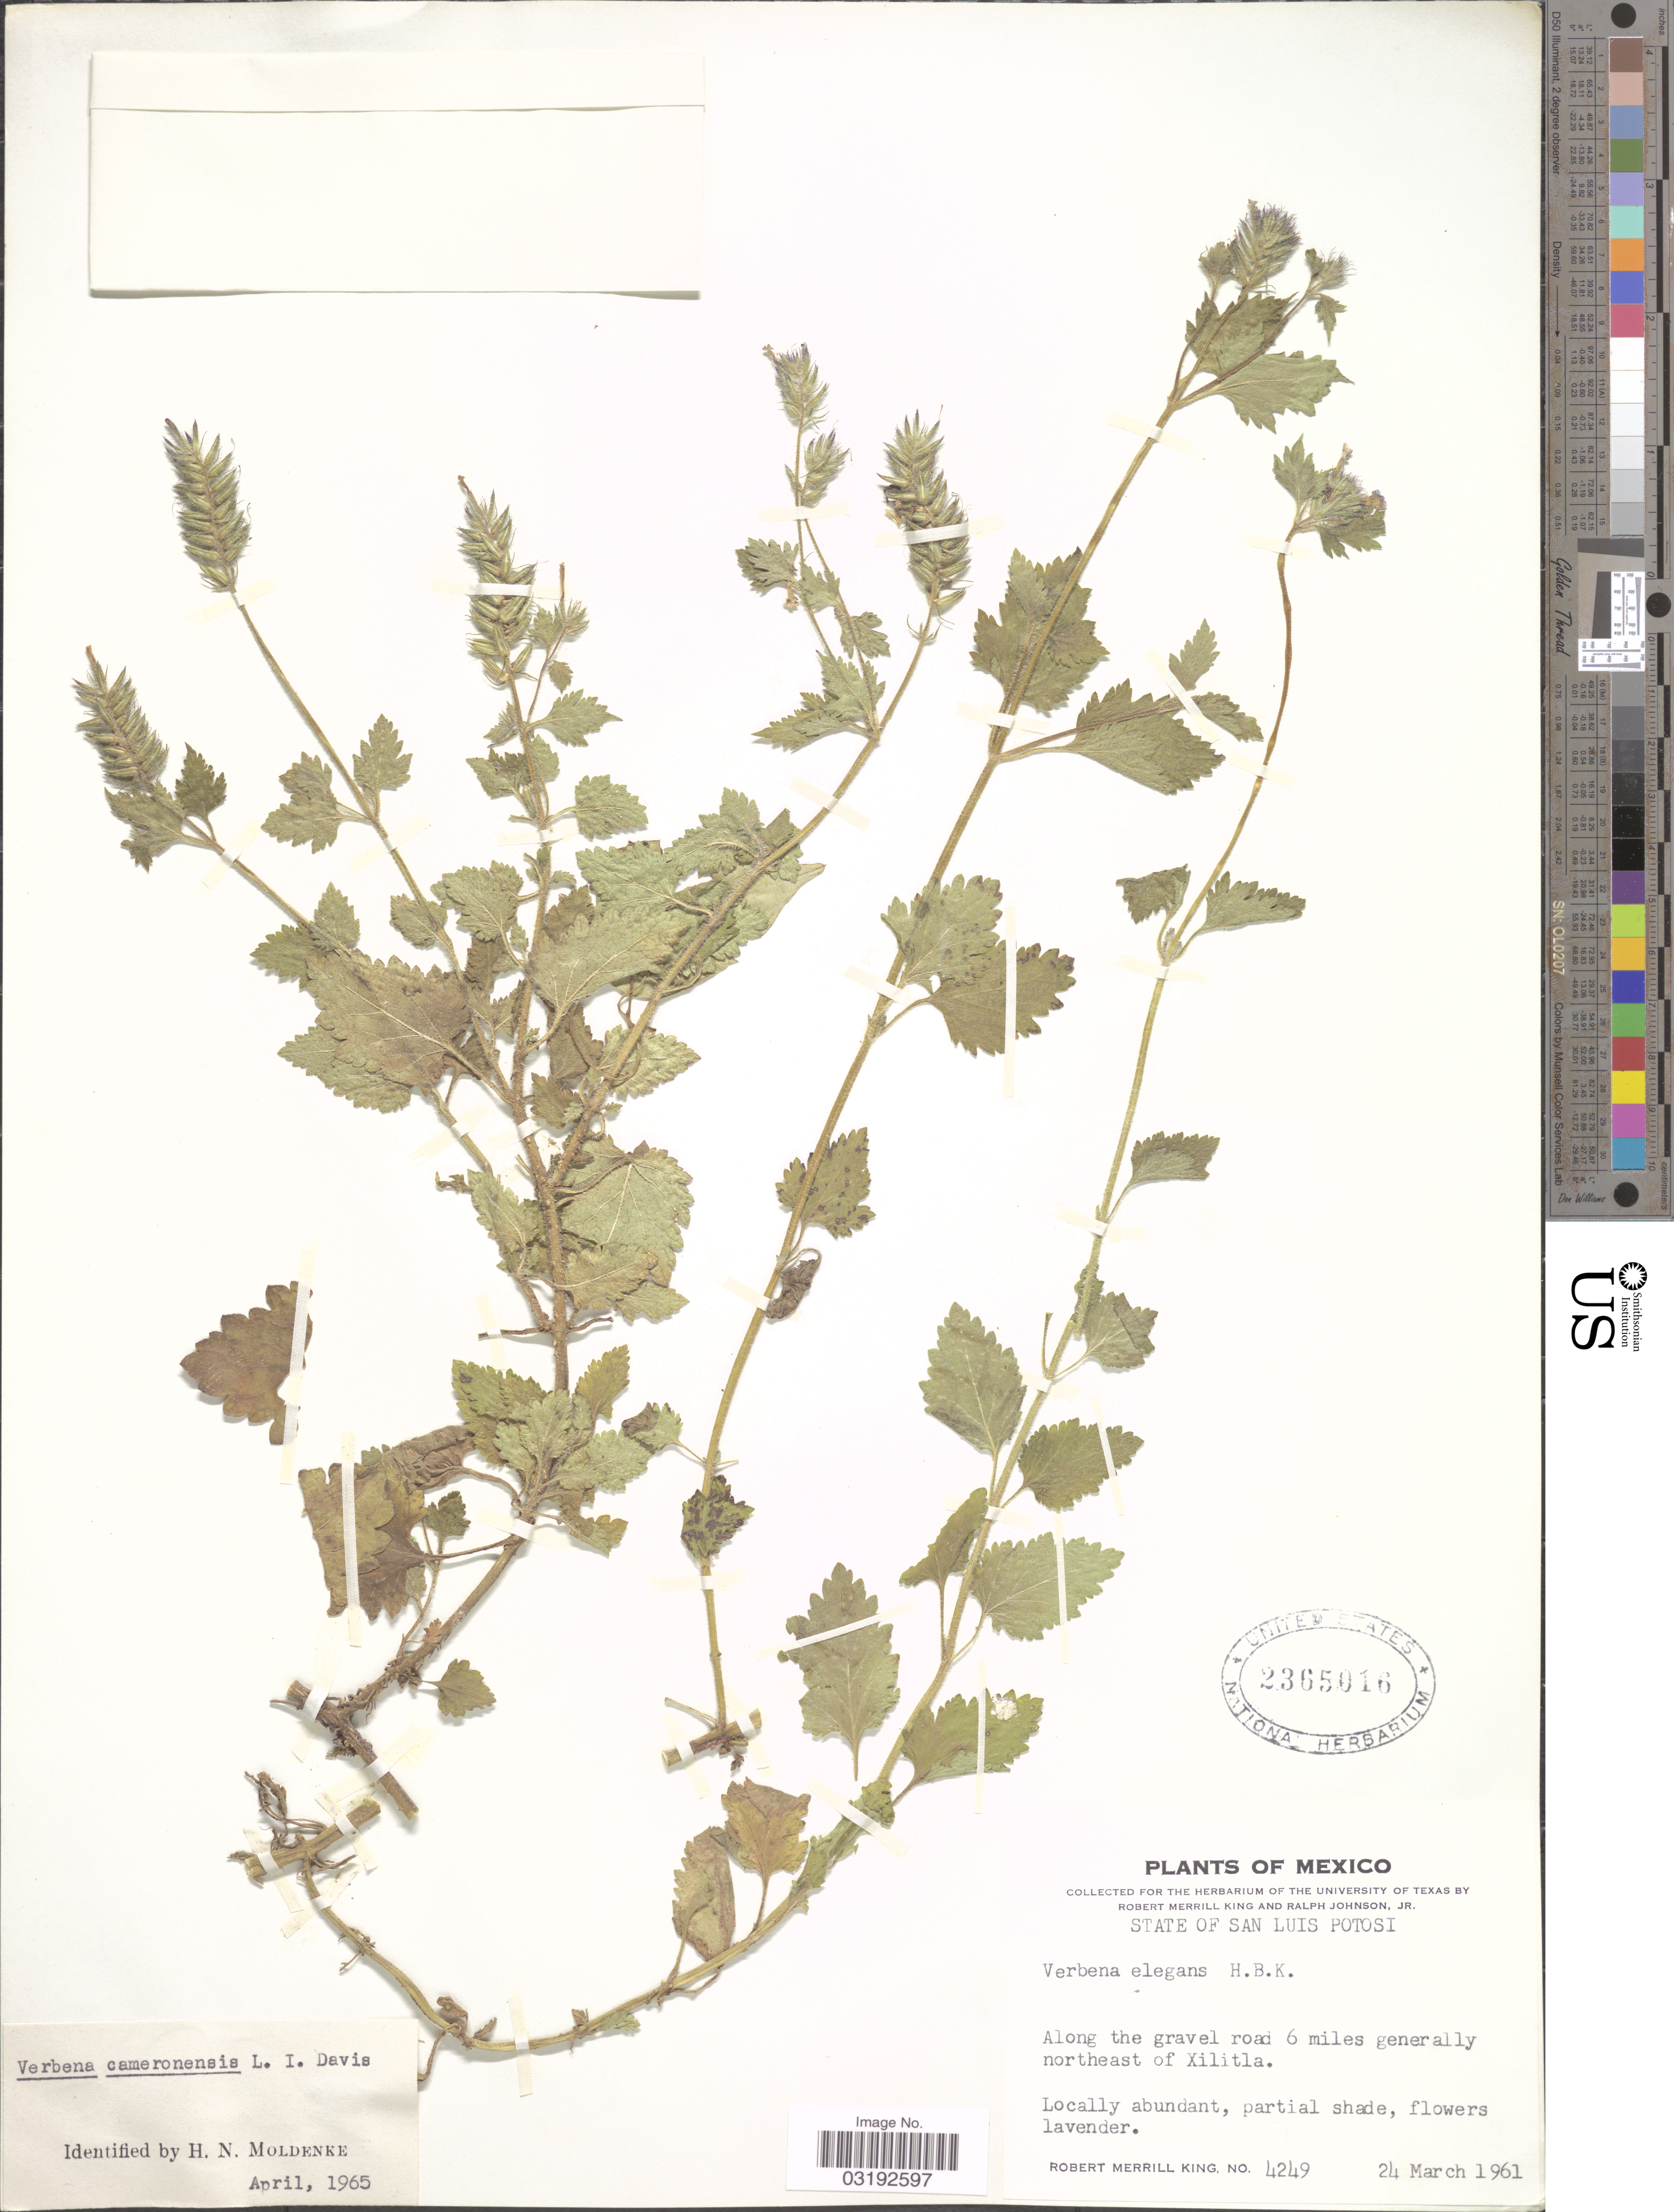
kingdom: Plantae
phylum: Tracheophyta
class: Magnoliopsida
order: Lamiales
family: Verbenaceae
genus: Verbena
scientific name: Verbena cameronensis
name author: L.I. Davis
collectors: R. M. King & R. Johnson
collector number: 4249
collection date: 1961-03-24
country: Mexico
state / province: San Luis Potosí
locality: Along the gravel road 6 miles generally northeast of Xilitla.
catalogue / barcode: US 2365016